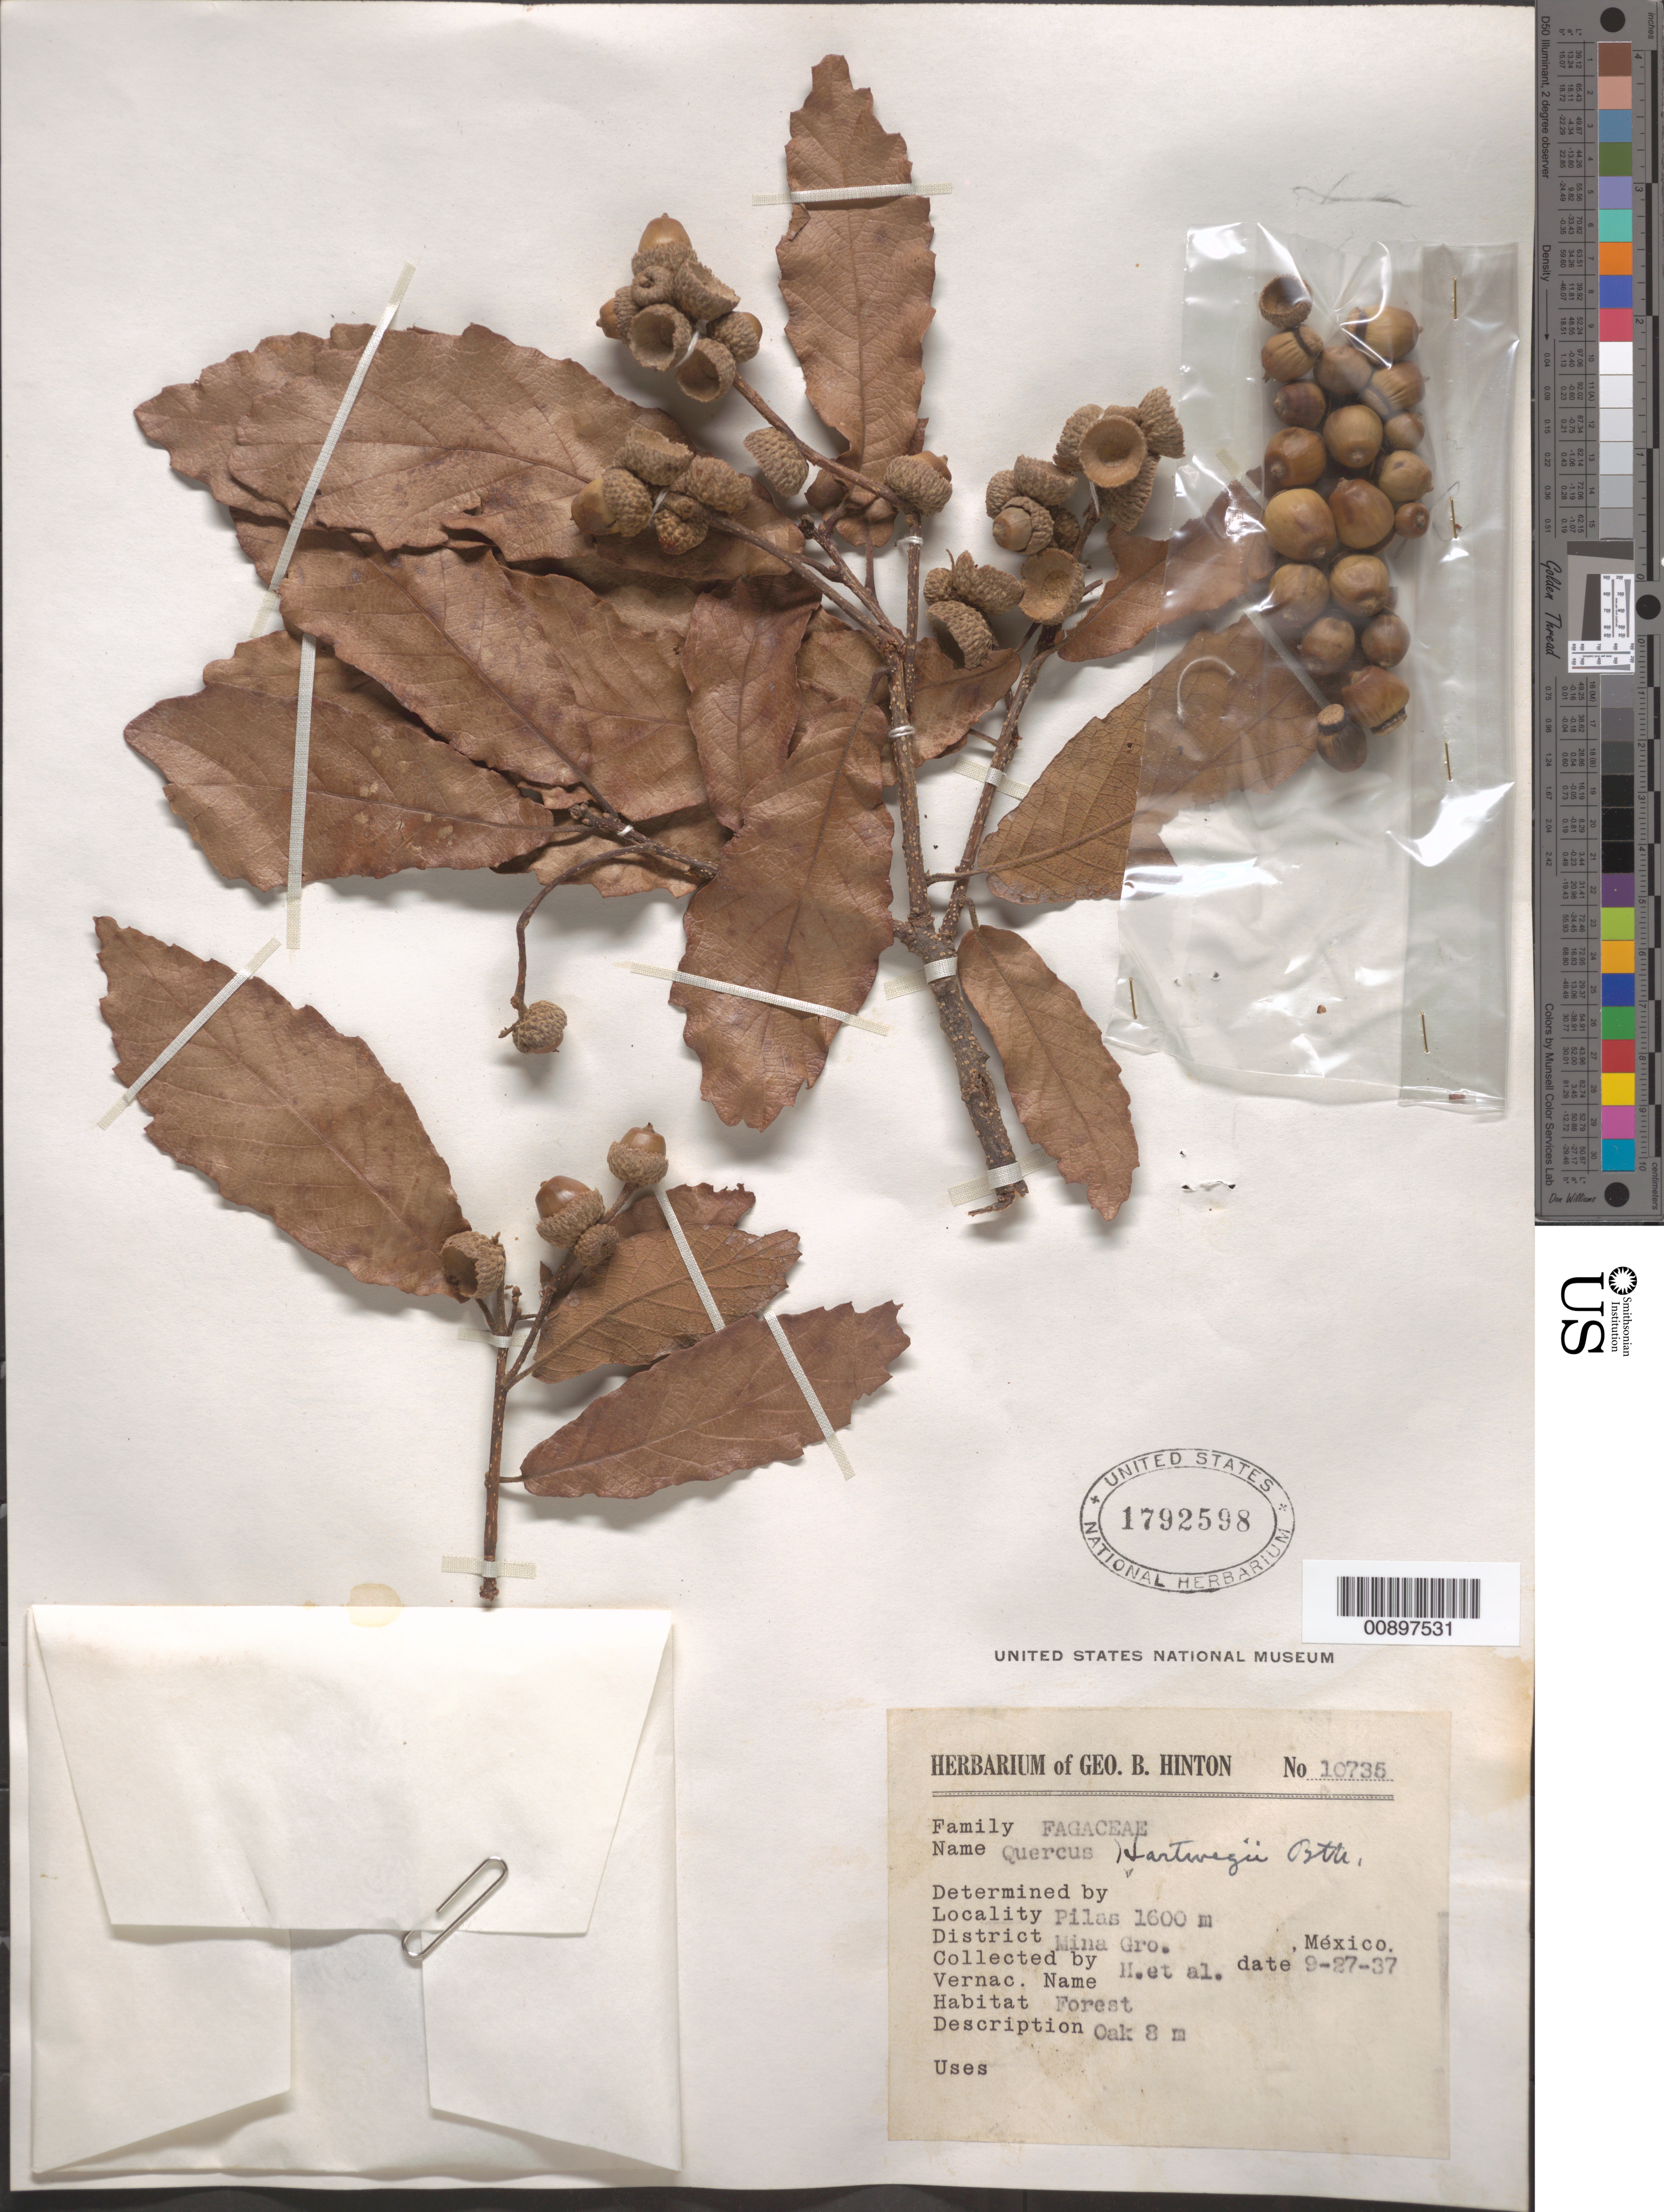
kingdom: Plantae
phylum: Tracheophyta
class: Magnoliopsida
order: Fagales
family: Fagaceae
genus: Quercus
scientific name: Quercus hartwegii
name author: Benth.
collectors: G. B. Hinton & et al.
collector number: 10735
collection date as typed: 27 Sep 1937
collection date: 1937-09-27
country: Mexico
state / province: Guerrero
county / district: Mina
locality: Pilas, District Mina, Guerrero.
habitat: Forest.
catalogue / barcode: US 1792598